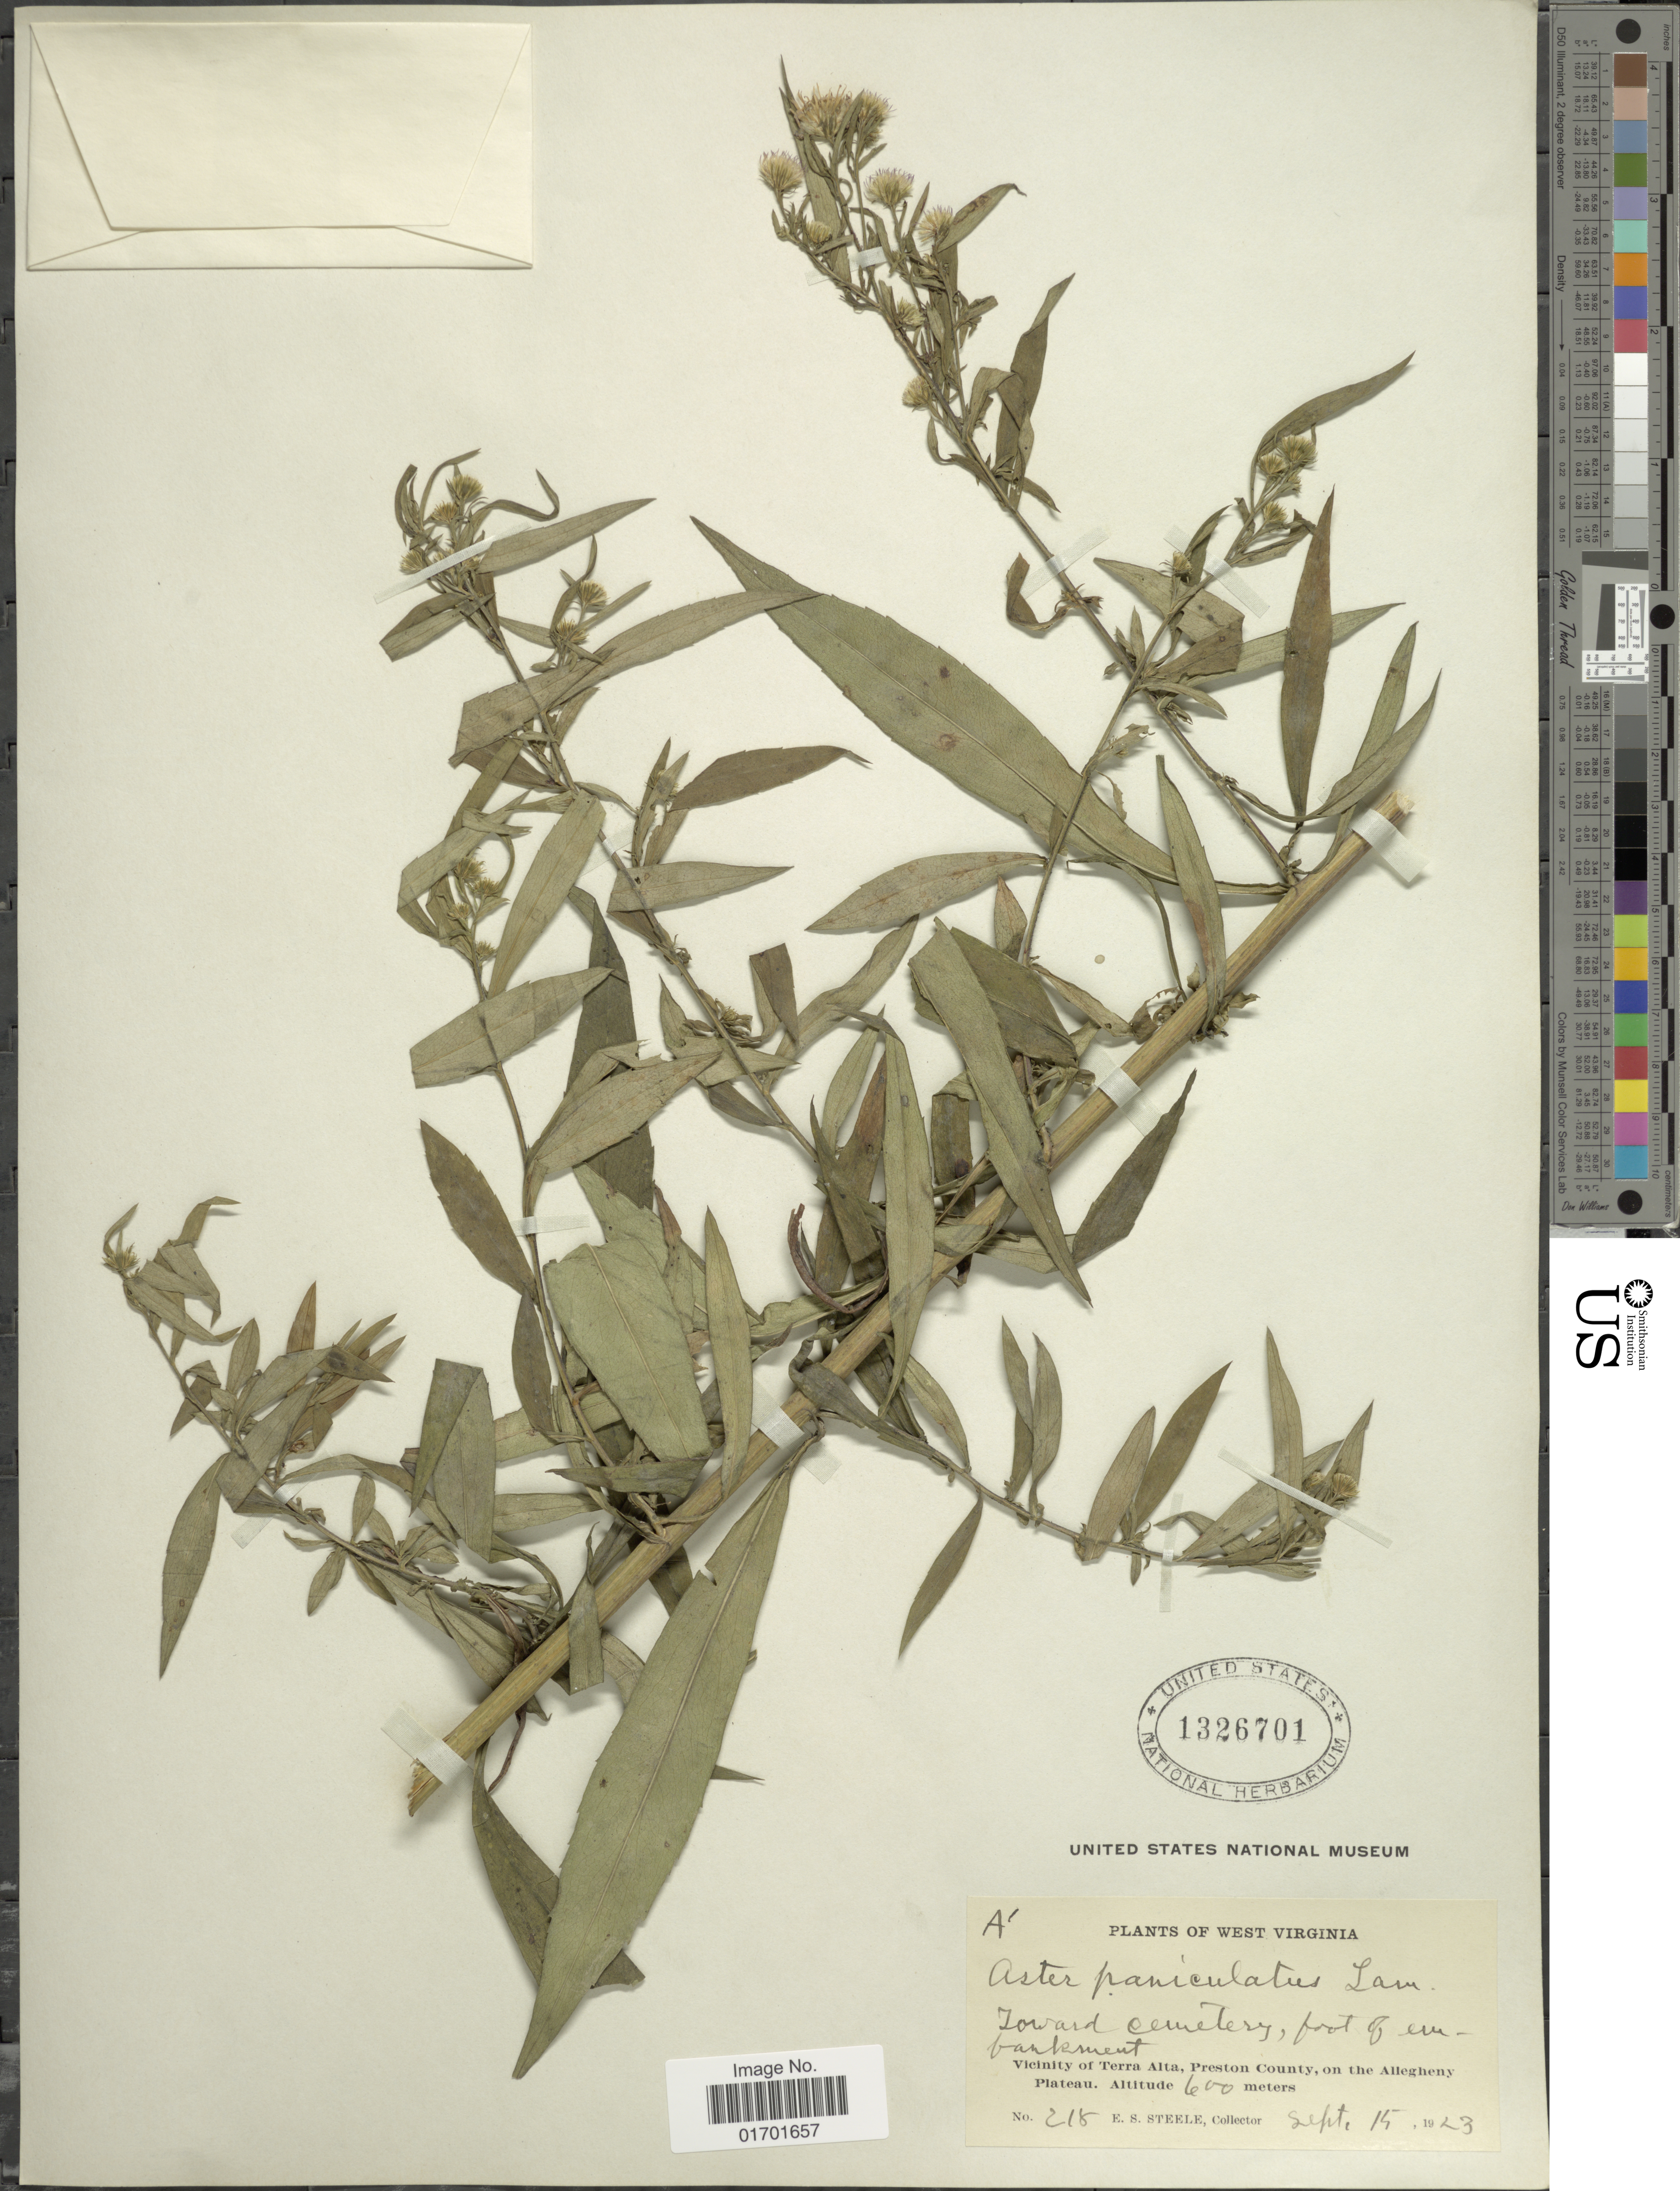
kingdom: Plantae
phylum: Tracheophyta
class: Magnoliopsida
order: Asterales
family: Asteraceae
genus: Symphyotrichum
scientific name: Symphyotrichum lanceolatum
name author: (Willd.) G.L. Nesom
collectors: E. Steele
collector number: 218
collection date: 1923-09-15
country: United States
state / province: West Virginia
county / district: Preston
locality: Toward Cemetery, foot of embankment, Vicinity of Terra Alta, Preston County, on the Allegheny Plateau.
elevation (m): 600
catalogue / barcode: US 1326701